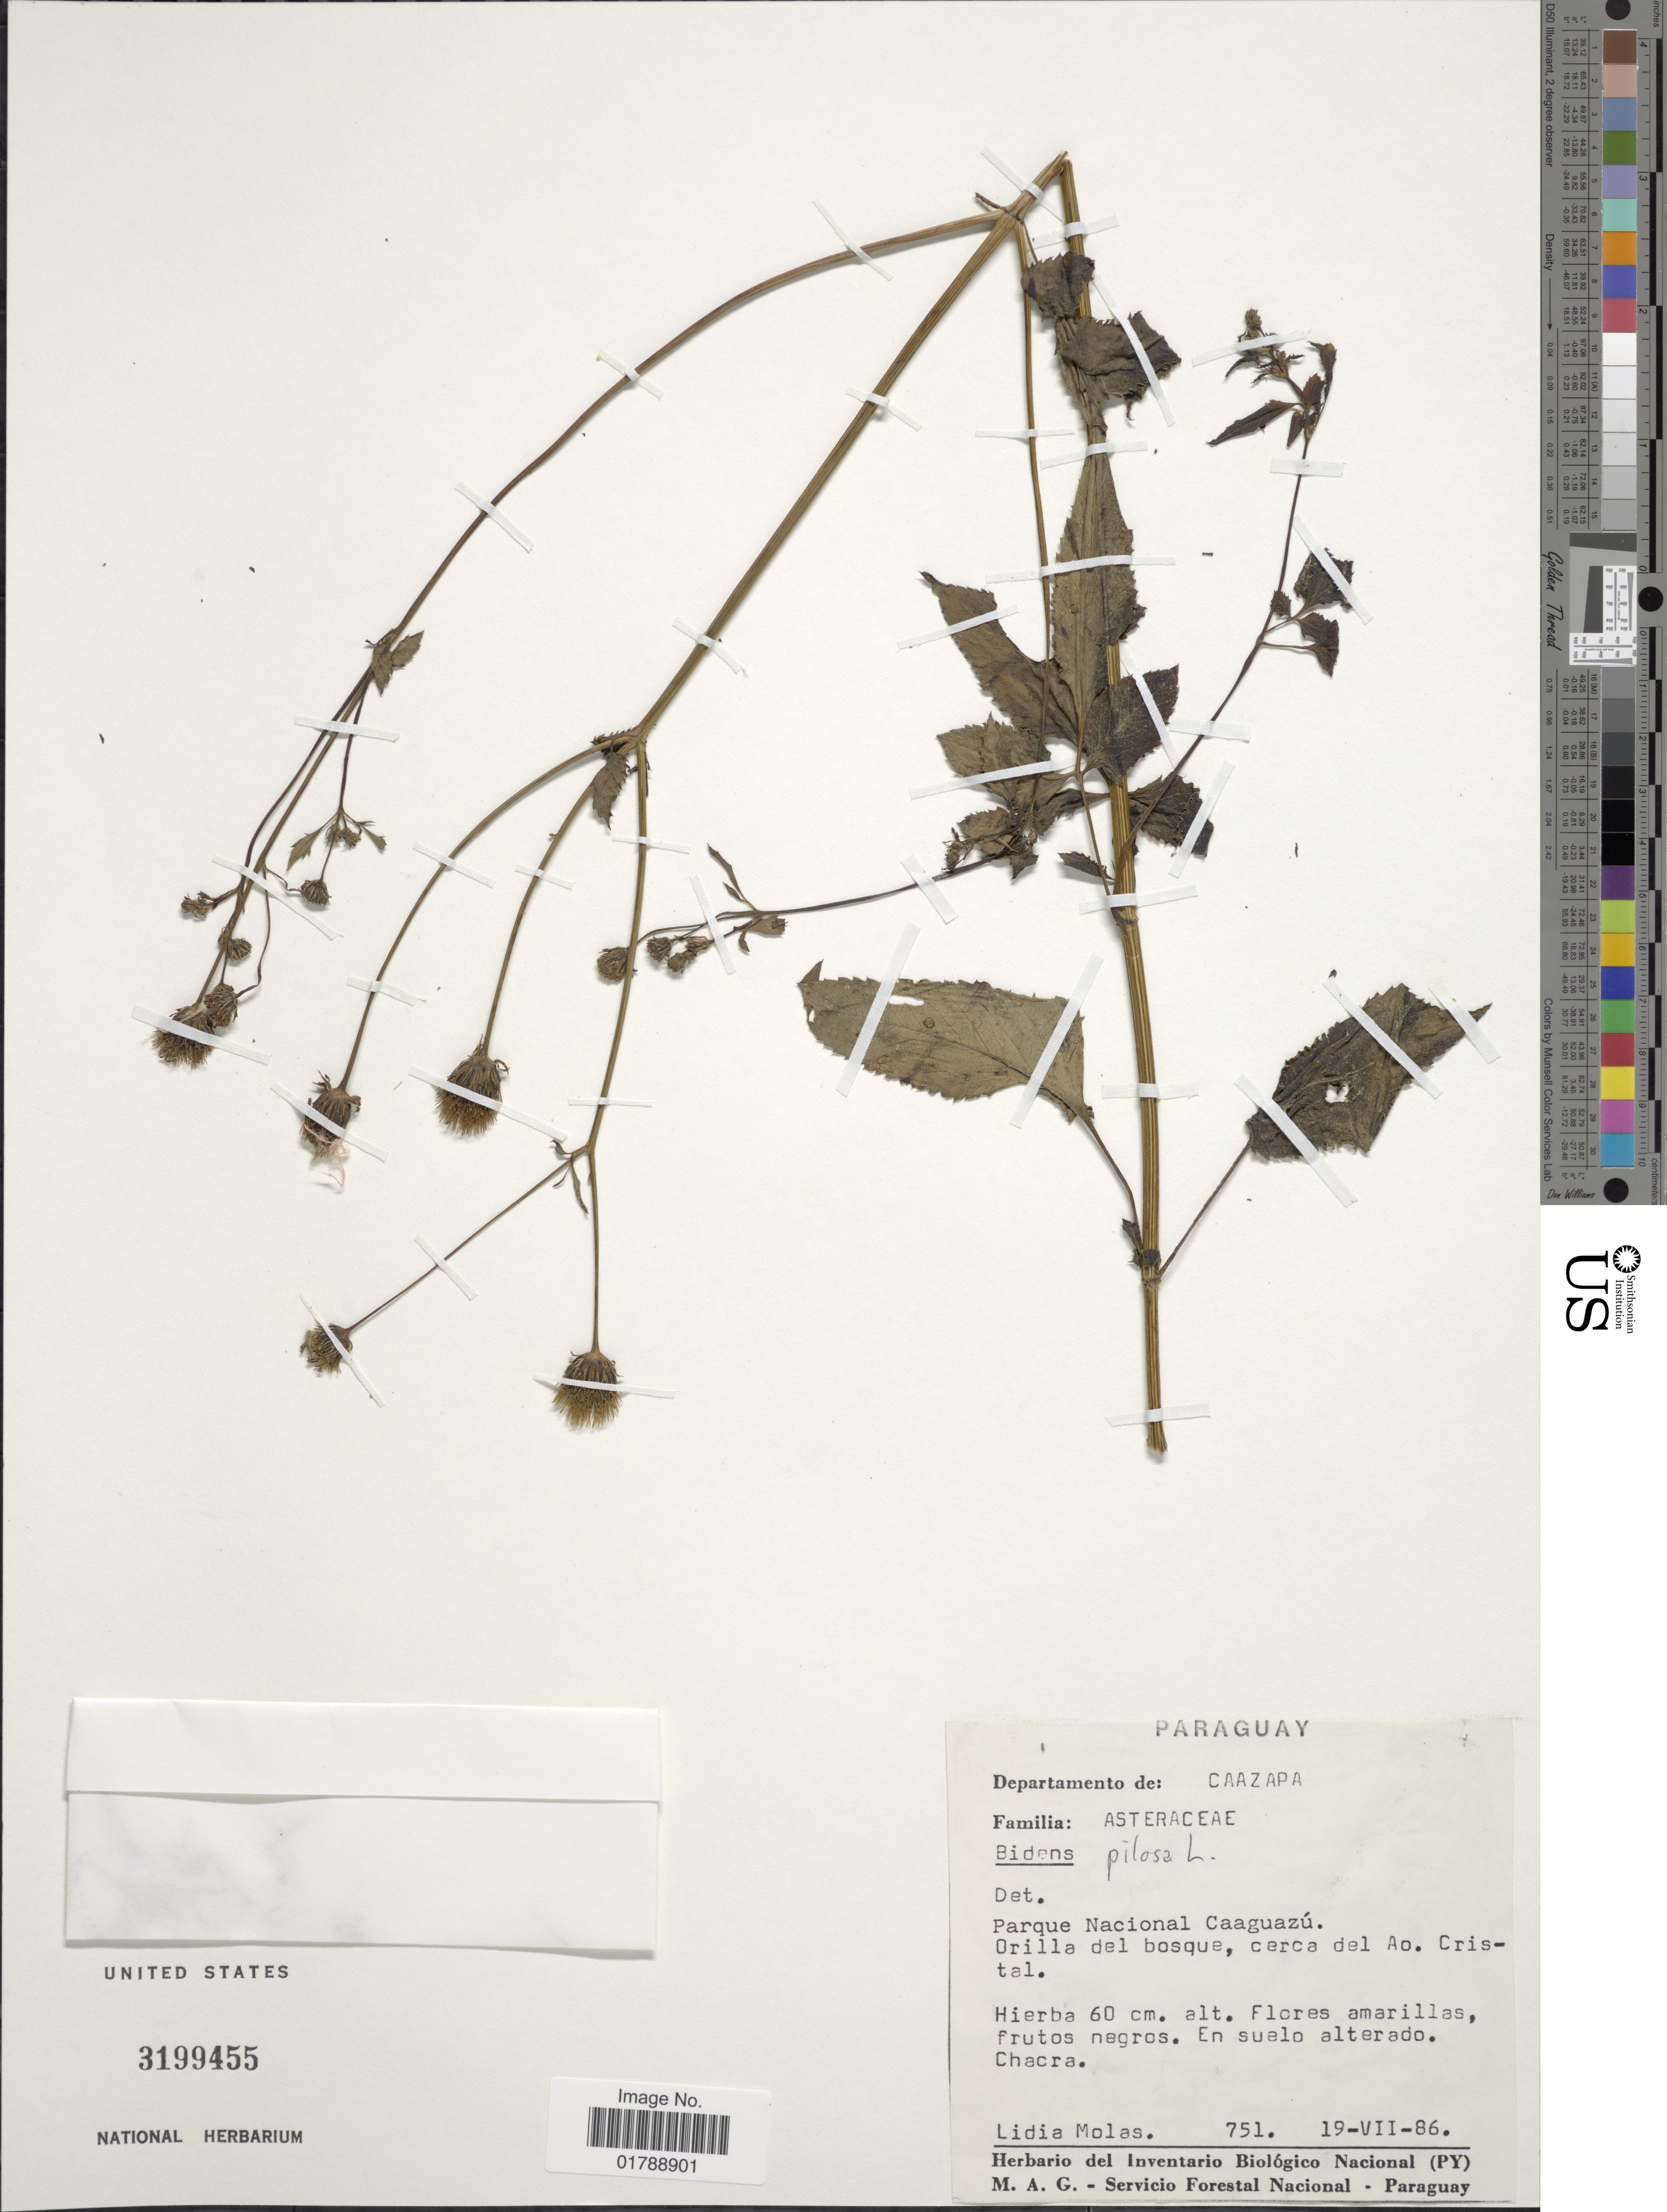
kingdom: Plantae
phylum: Tracheophyta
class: Magnoliopsida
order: Asterales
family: Asteraceae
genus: Bidens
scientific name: Bidens pilosa var. radiata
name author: (Sch. Bip.) J.A. Schmidt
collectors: L. Molas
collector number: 751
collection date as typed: Transcribed d/m/y: 19/7/86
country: Paraguay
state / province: Caazapa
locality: Parque Nacional Caaguazú. Orilla del bosque, cerca del Ao. Cristal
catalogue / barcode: US 3199455